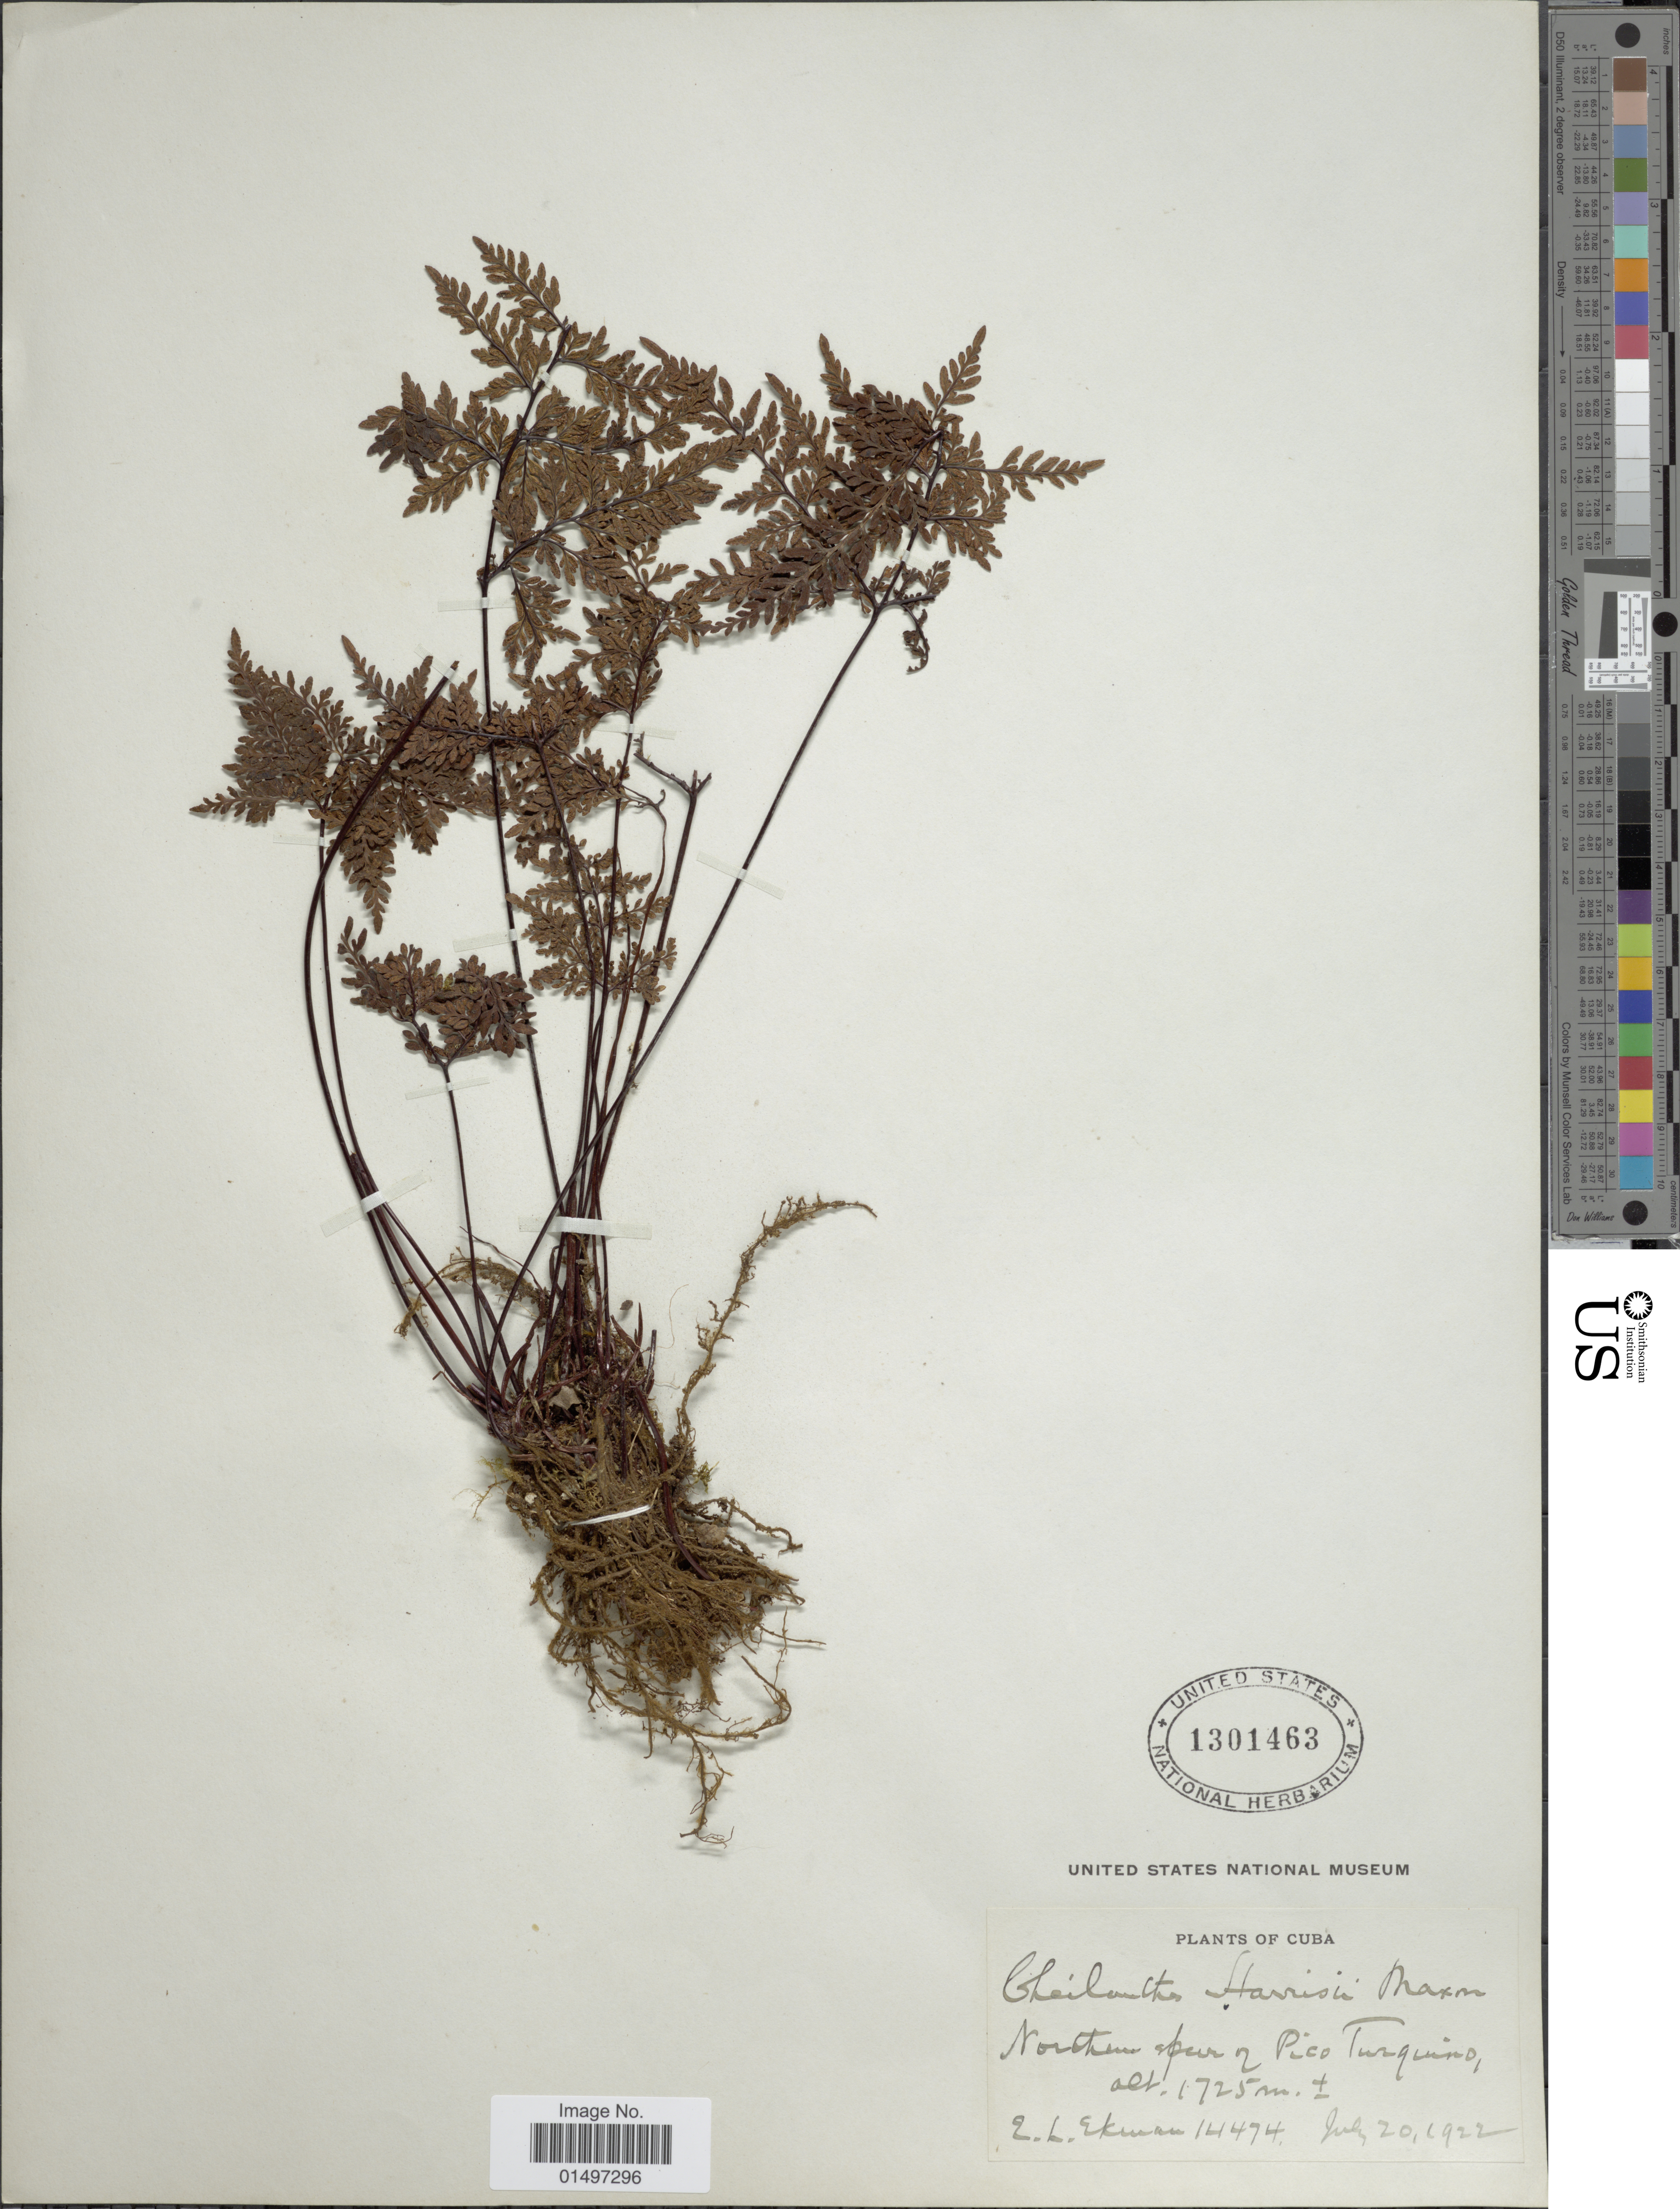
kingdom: Plantae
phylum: Tracheophyta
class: Polypodiopsida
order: Polypodiales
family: Pteridaceae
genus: Gaga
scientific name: Gaga harrisii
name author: (Maxon) Fay W. Li & Windham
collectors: E. L. Ekman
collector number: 14474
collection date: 1922-07-20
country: Cuba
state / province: Santiago de Cuba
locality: Northern spur of Pico Turquino.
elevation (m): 1725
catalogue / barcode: US 1301463